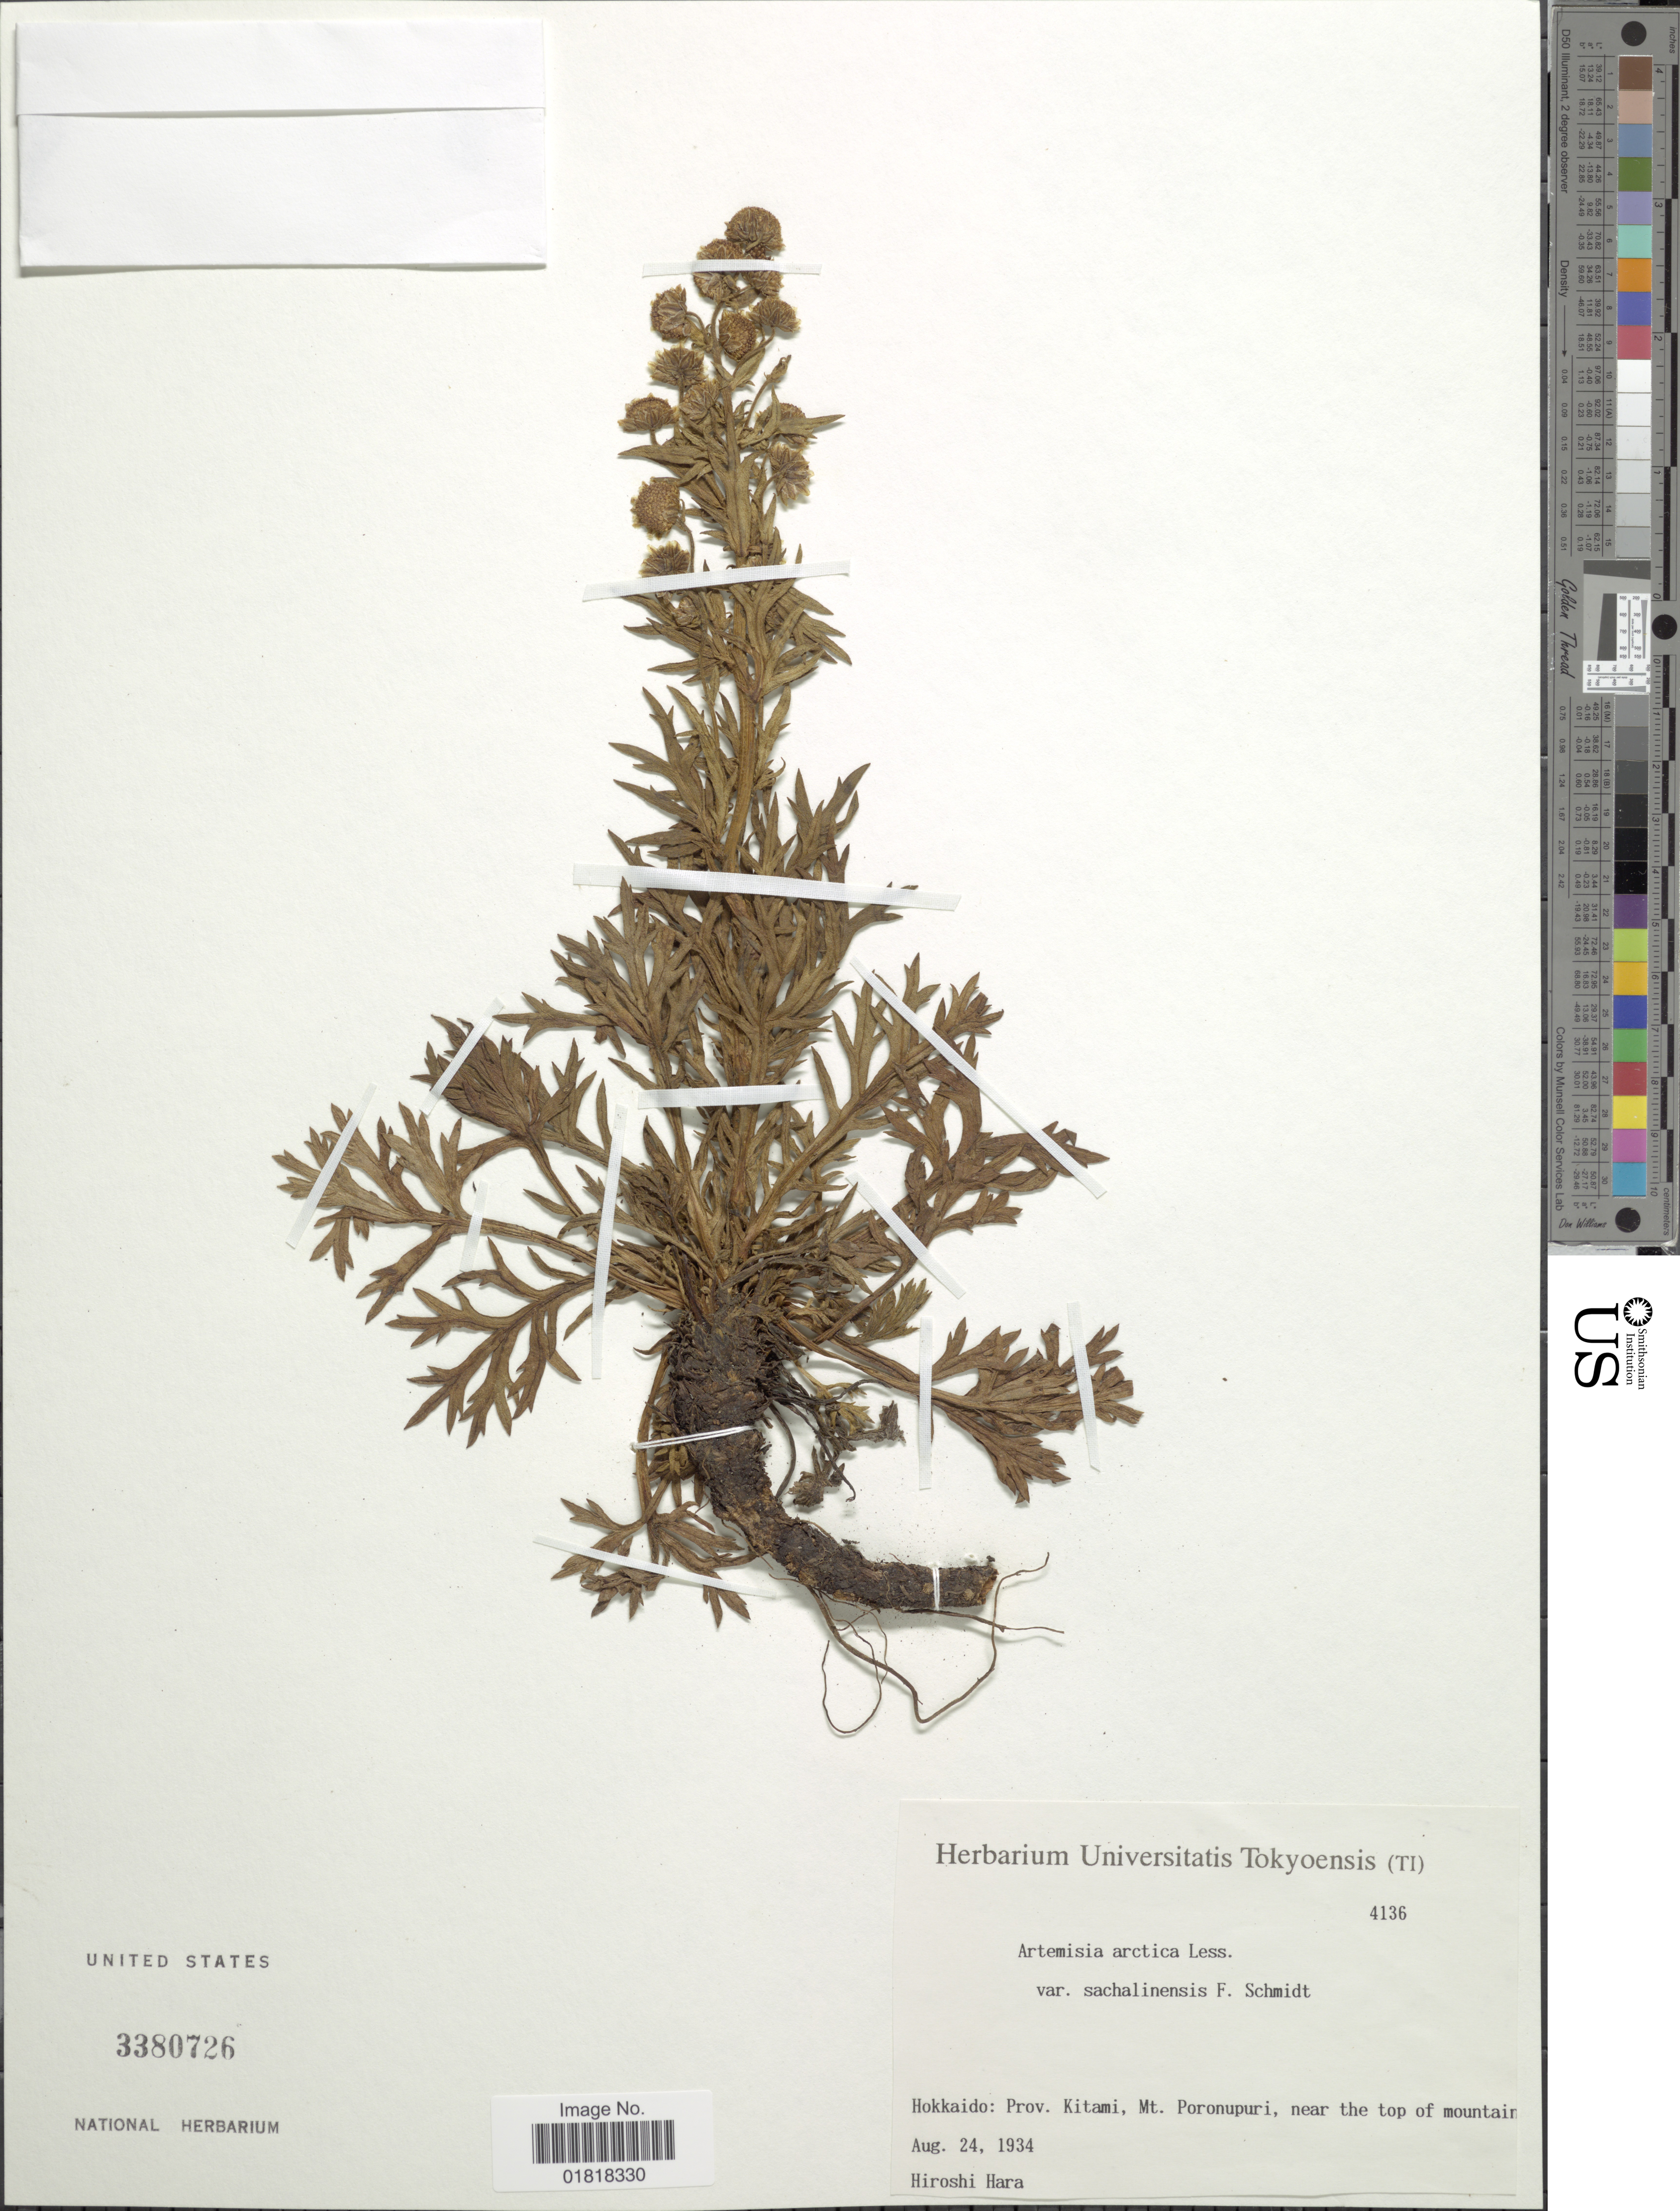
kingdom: Plantae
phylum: Tracheophyta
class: Magnoliopsida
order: Asterales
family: Asteraceae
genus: Artemisia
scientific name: Artemisia arctica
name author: Less.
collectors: H. Hara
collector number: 4136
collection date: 1934-08-24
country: Japan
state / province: Hokkaidō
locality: Prov. Kitami, Mt. Poronupuri, near the top of mountain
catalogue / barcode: US 3380726